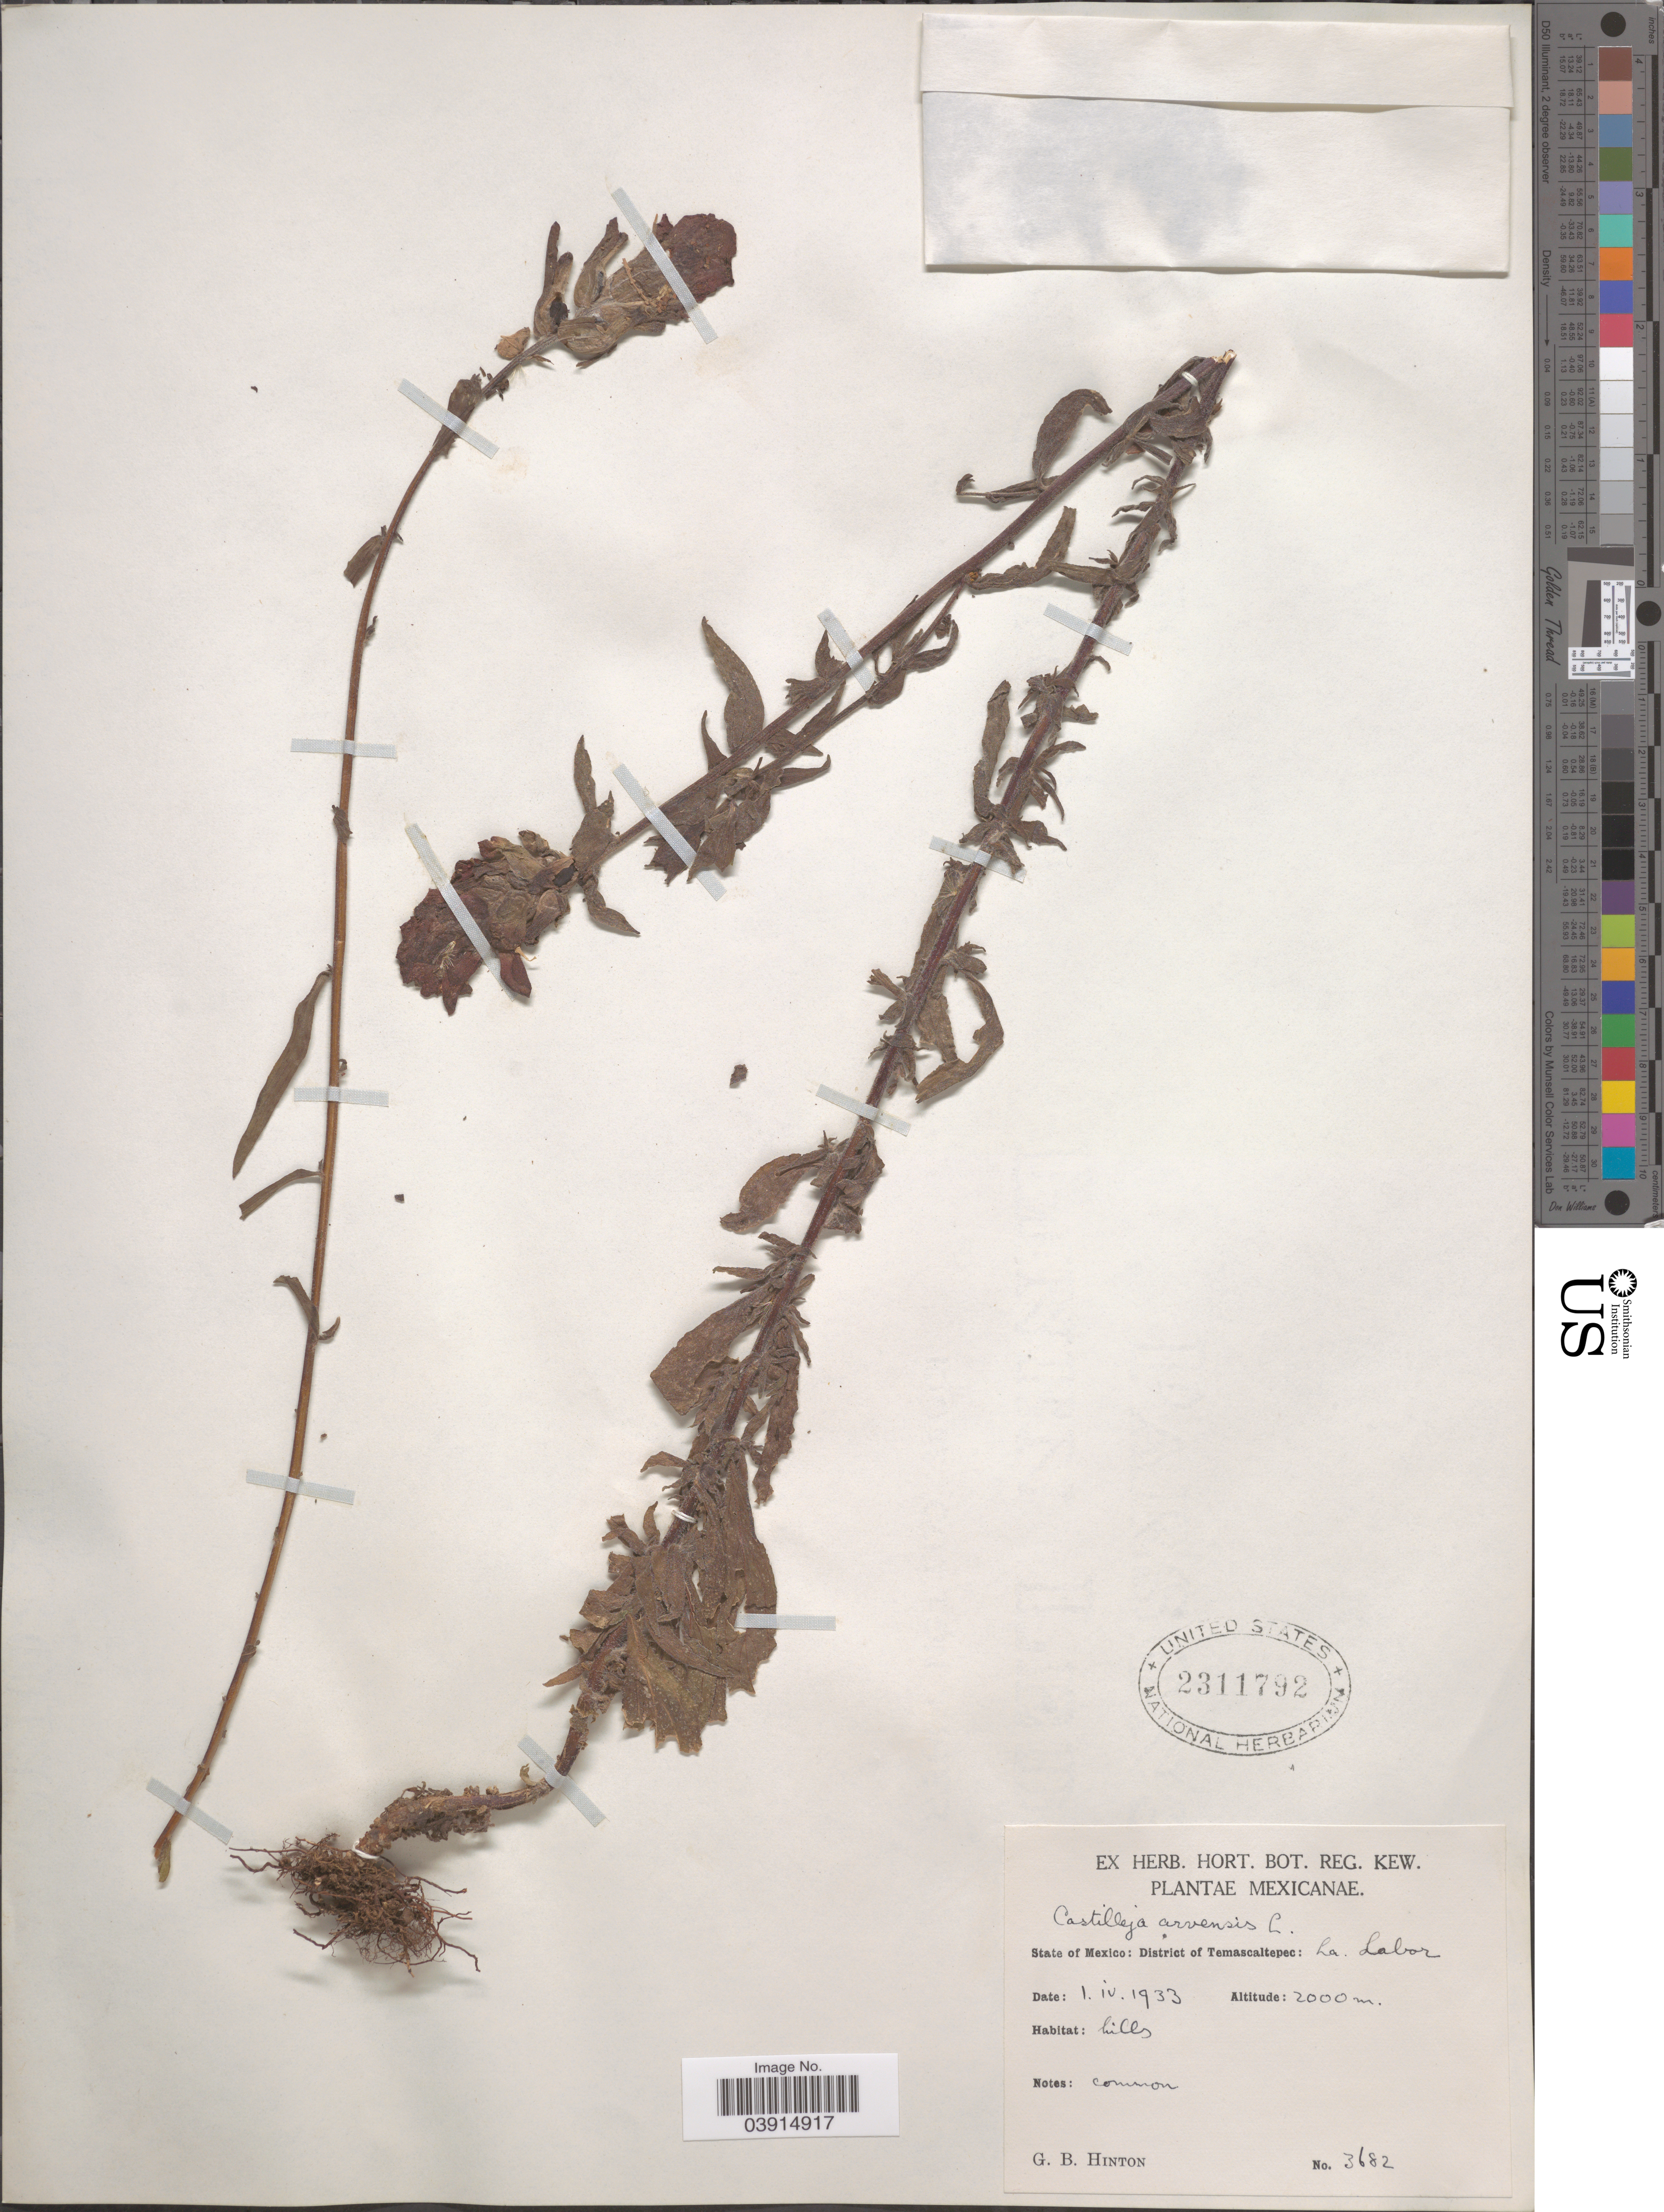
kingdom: Plantae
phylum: Tracheophyta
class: Magnoliopsida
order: Lamiales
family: Orobanchaceae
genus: Castilleja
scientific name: Castilleja arvensis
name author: Schltdl. & Cham.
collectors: G. B. Hinton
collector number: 3682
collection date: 1933-04-01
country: Mexico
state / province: México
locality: District of Temascaltepec: La Labor.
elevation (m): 2000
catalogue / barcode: US 2311792